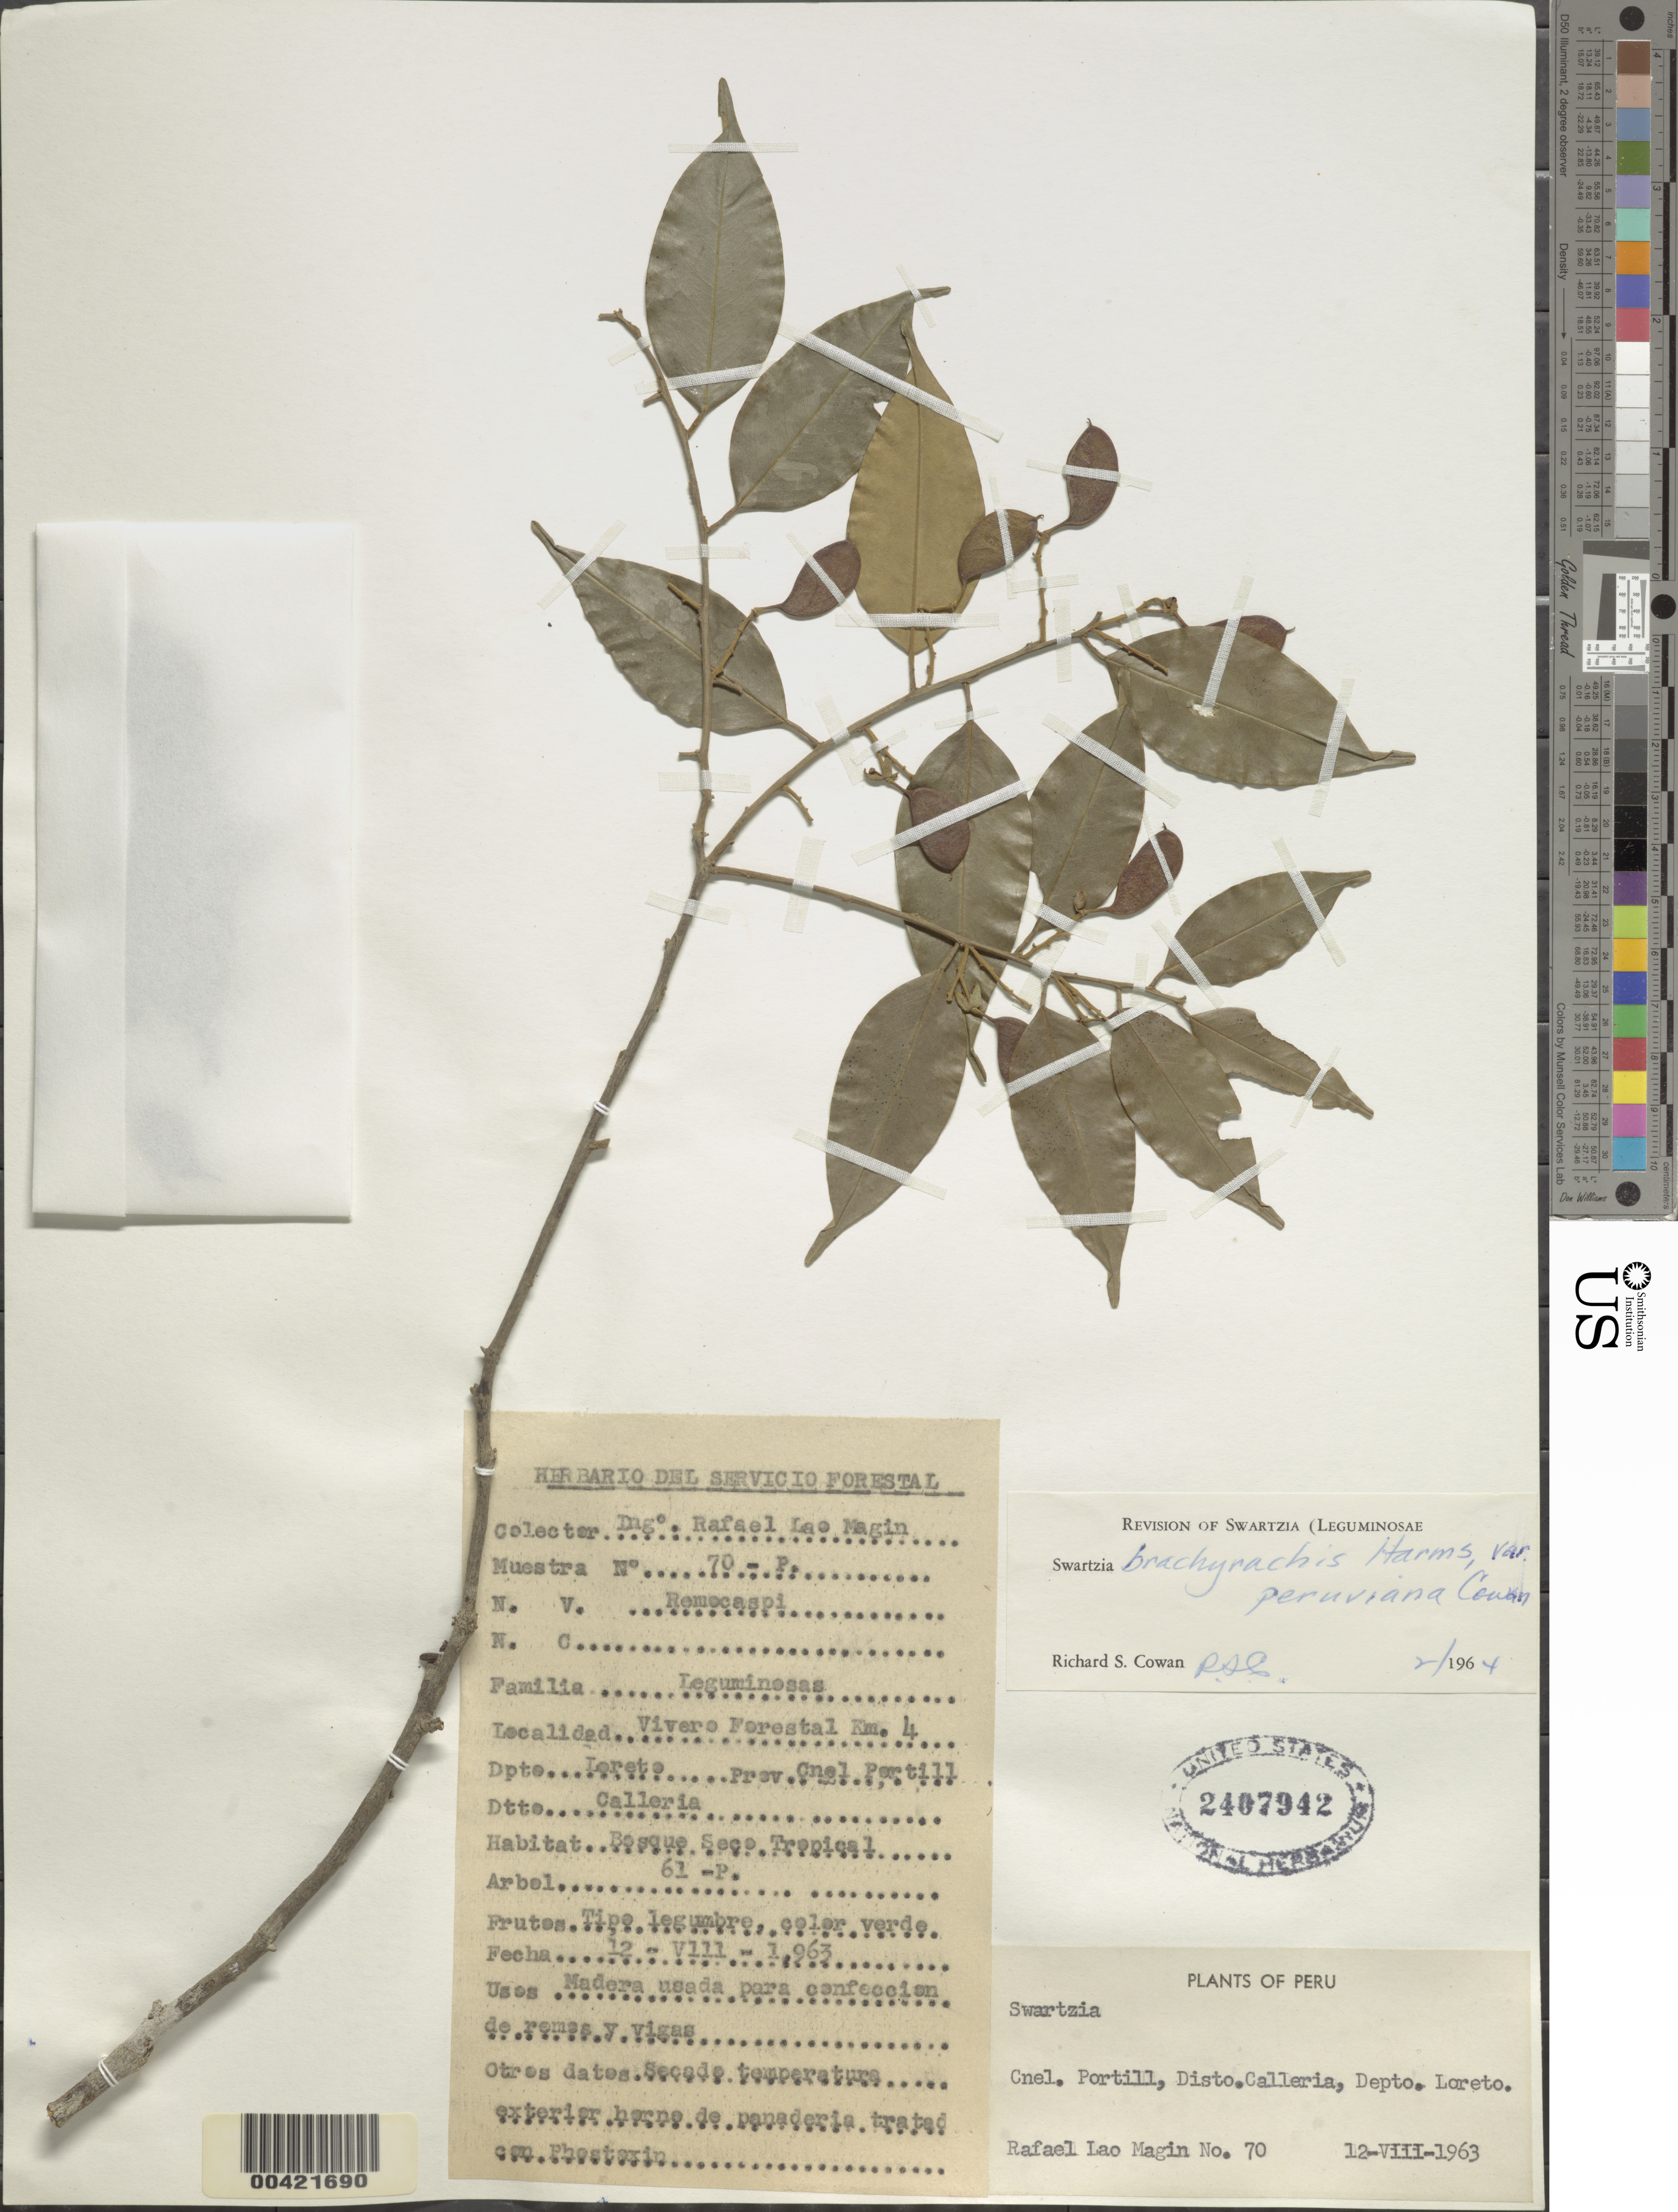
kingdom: Plantae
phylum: Tracheophyta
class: Magnoliopsida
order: Fabales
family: Fabaceae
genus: Swartzia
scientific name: Swartzia brachyrachis var. peruviana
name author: R.S. Cowan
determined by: Cowan, R. S.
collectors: R. L. Magin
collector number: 70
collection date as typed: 12 Aug 1963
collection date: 1963-08-12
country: Peru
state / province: Loreto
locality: Coronel Portillo Prov. [?], Vivero Forestal km 4,; Dtto. Callería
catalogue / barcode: US 2407942